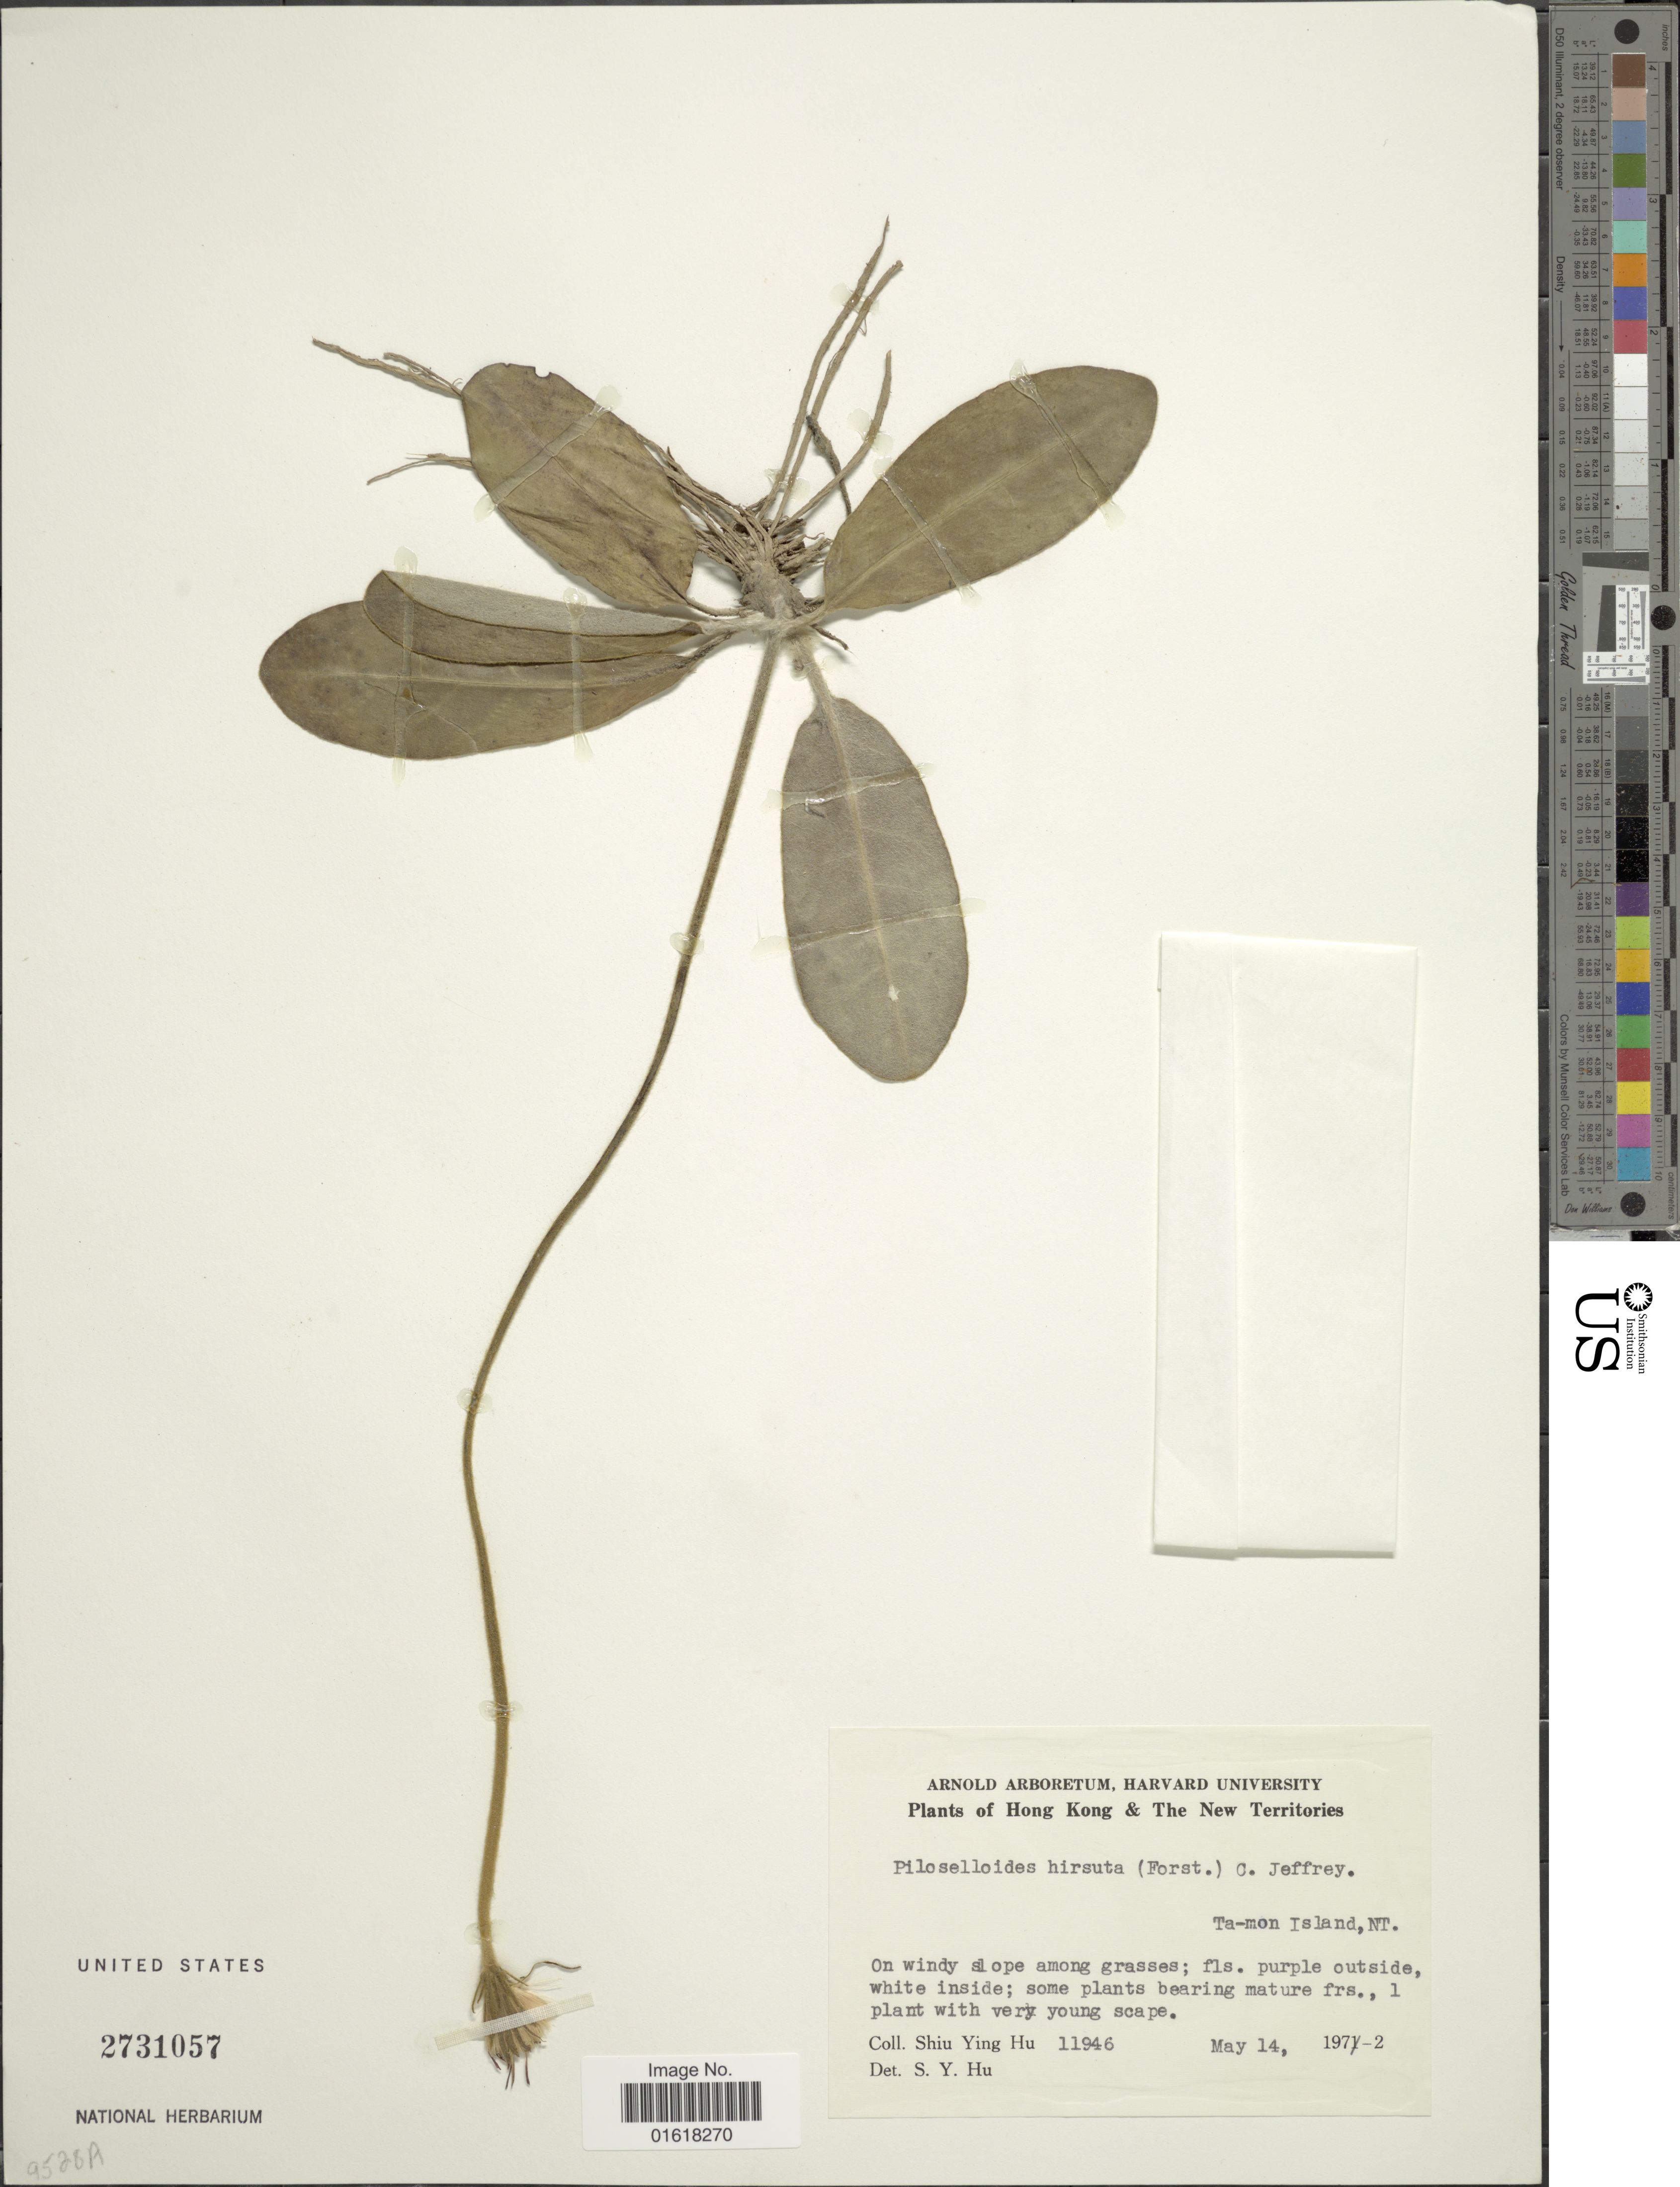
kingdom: Plantae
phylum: Tracheophyta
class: Magnoliopsida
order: Asterales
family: Asteraceae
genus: Piloselloides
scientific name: Piloselloides hirsuta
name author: (Forssk.) C. Jeffrey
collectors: S. Y. Hu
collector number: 11946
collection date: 1972-05-14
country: China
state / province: Hong Kong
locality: Hong Kong & The New Territories. Ta-mon Island, NT.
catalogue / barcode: US 2731057